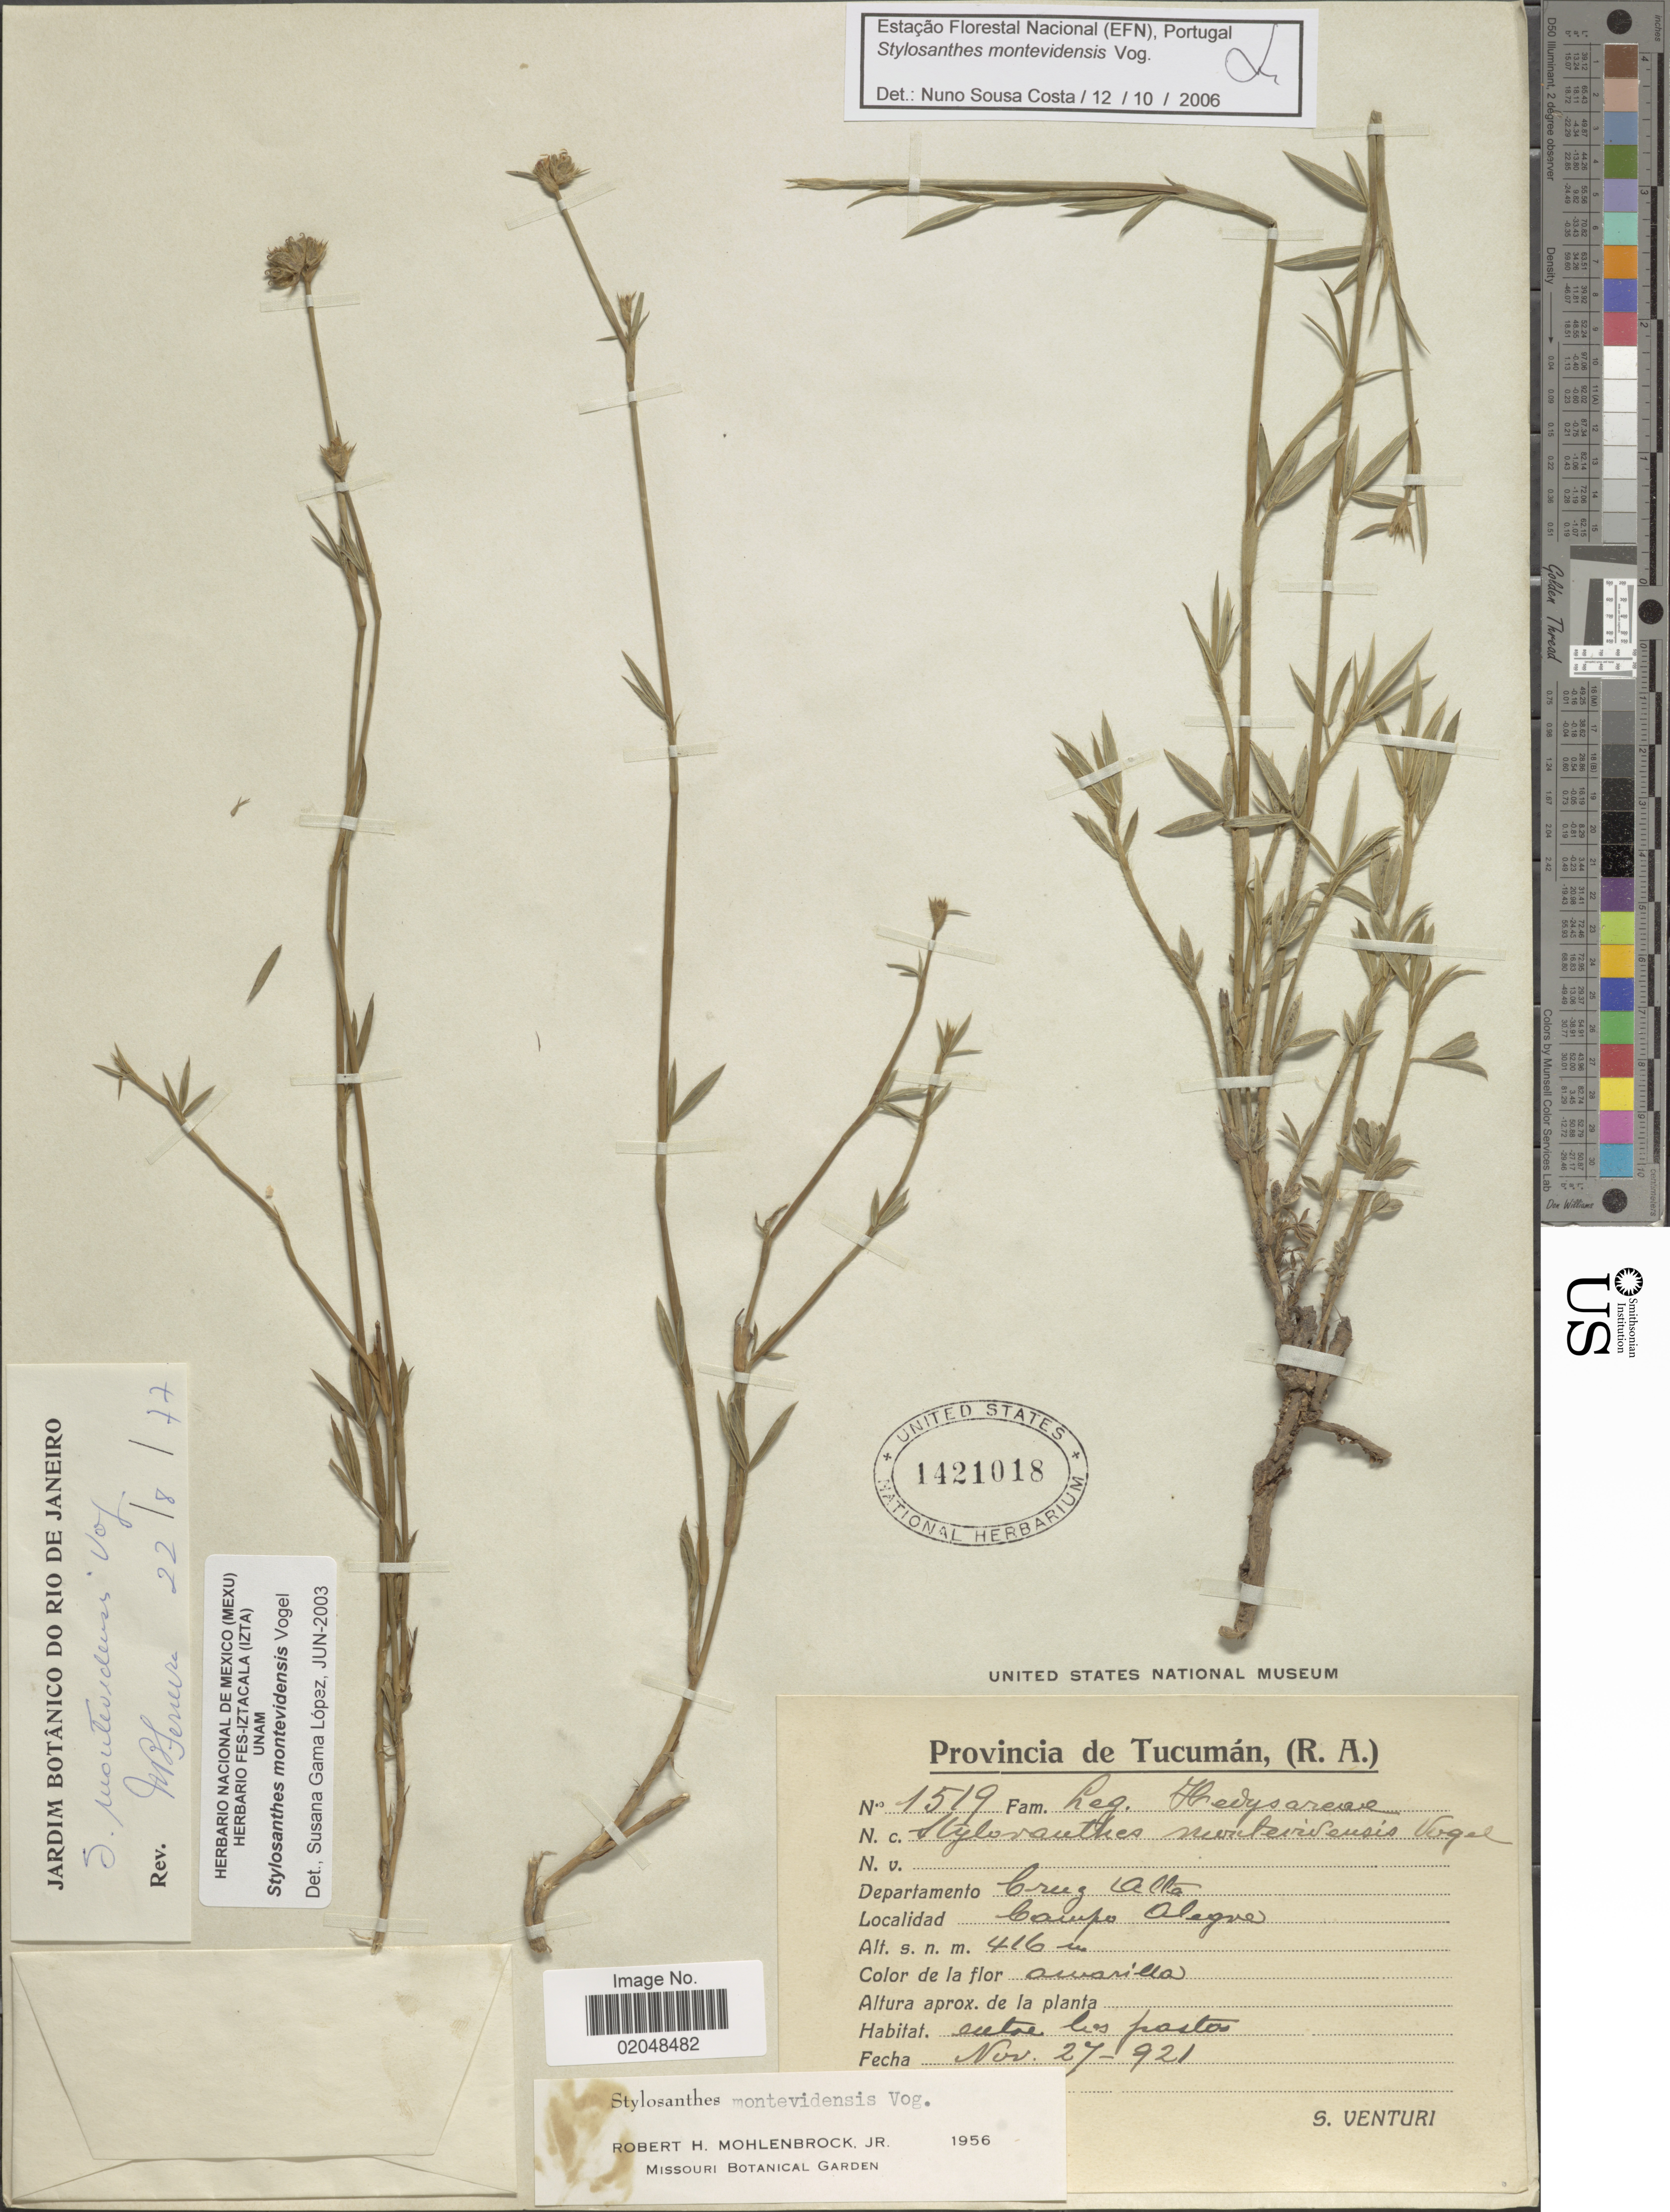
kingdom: Plantae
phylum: Tracheophyta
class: Magnoliopsida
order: Fabales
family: Fabaceae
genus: Stylosanthes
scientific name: Stylosanthes montevidensis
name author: Vogel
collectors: S. Venturi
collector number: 1519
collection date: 1921-11-27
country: Argentina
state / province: Tucuman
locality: Tucuman (R.A.), departamento Cruz Alta, Campo Alegre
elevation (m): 416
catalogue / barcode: US 1421018